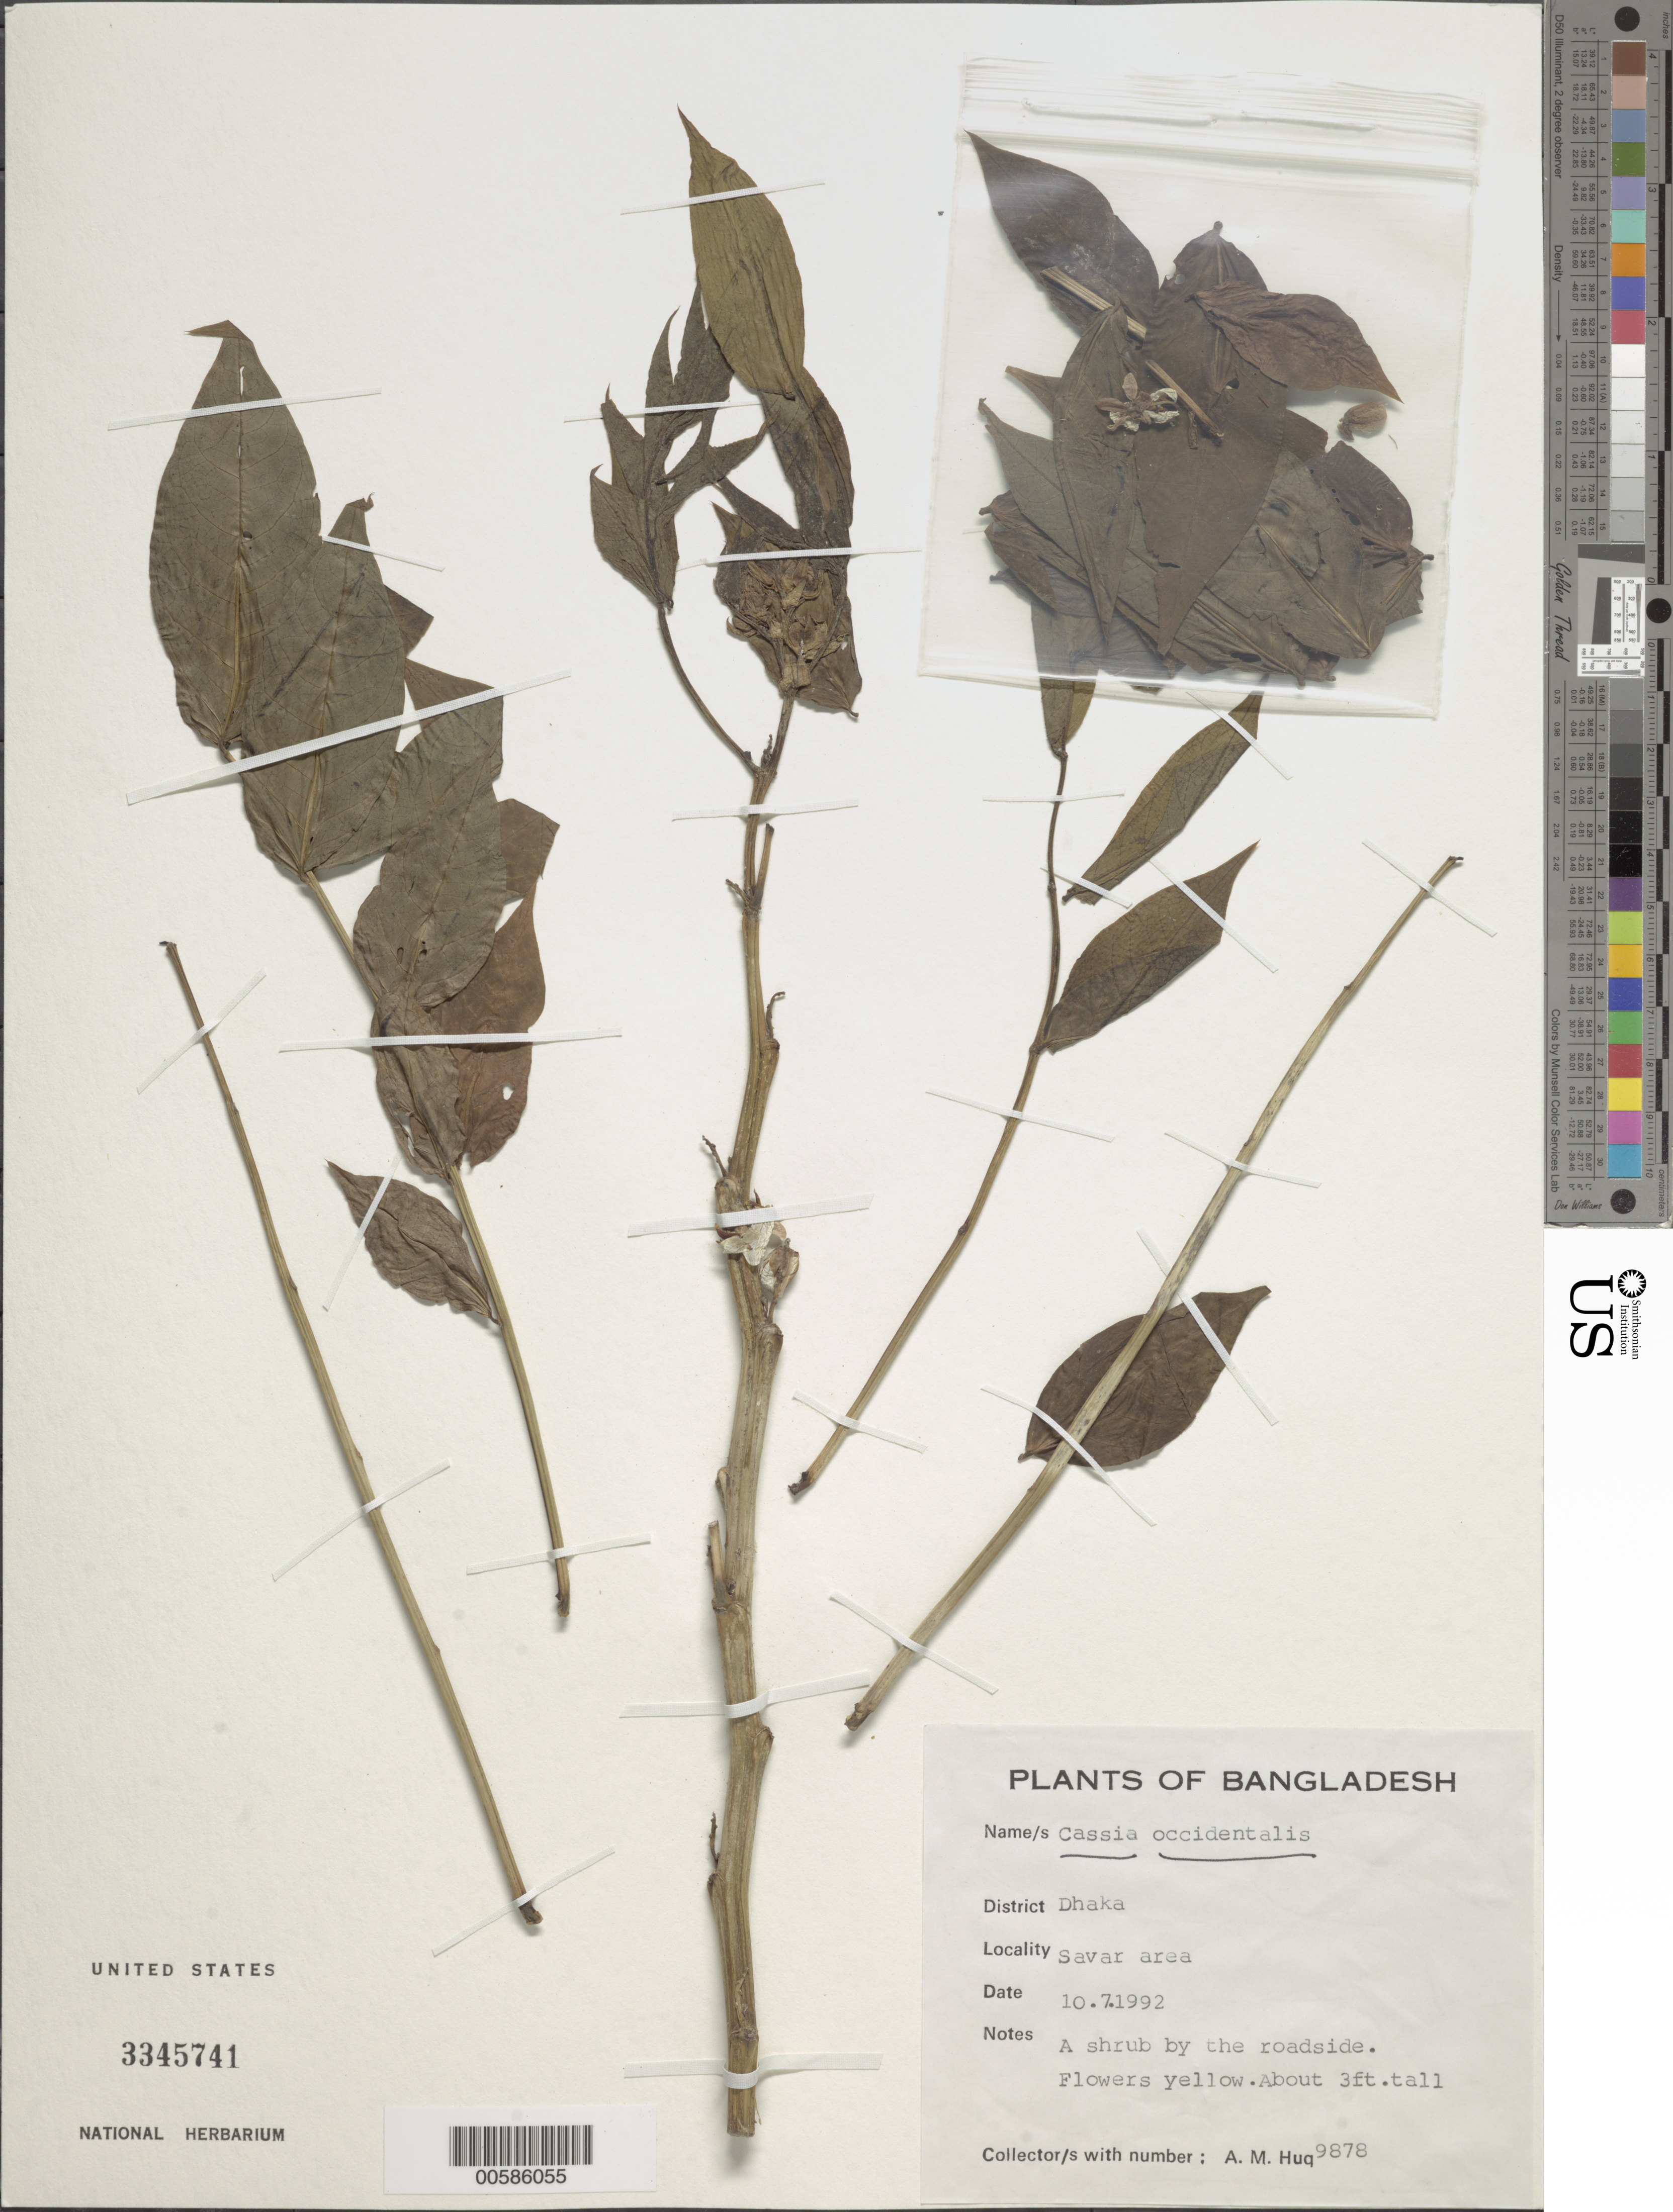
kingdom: Plantae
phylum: Tracheophyta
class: Magnoliopsida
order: Fabales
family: Fabaceae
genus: Senna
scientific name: Senna occidentalis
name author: (L.) Link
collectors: A. M. Huq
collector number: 9878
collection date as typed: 10 Jul 1992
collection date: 1992-07-10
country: Bangladesh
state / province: Dhaka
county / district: Dhaka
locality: Dhaka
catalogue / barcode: US 3345741